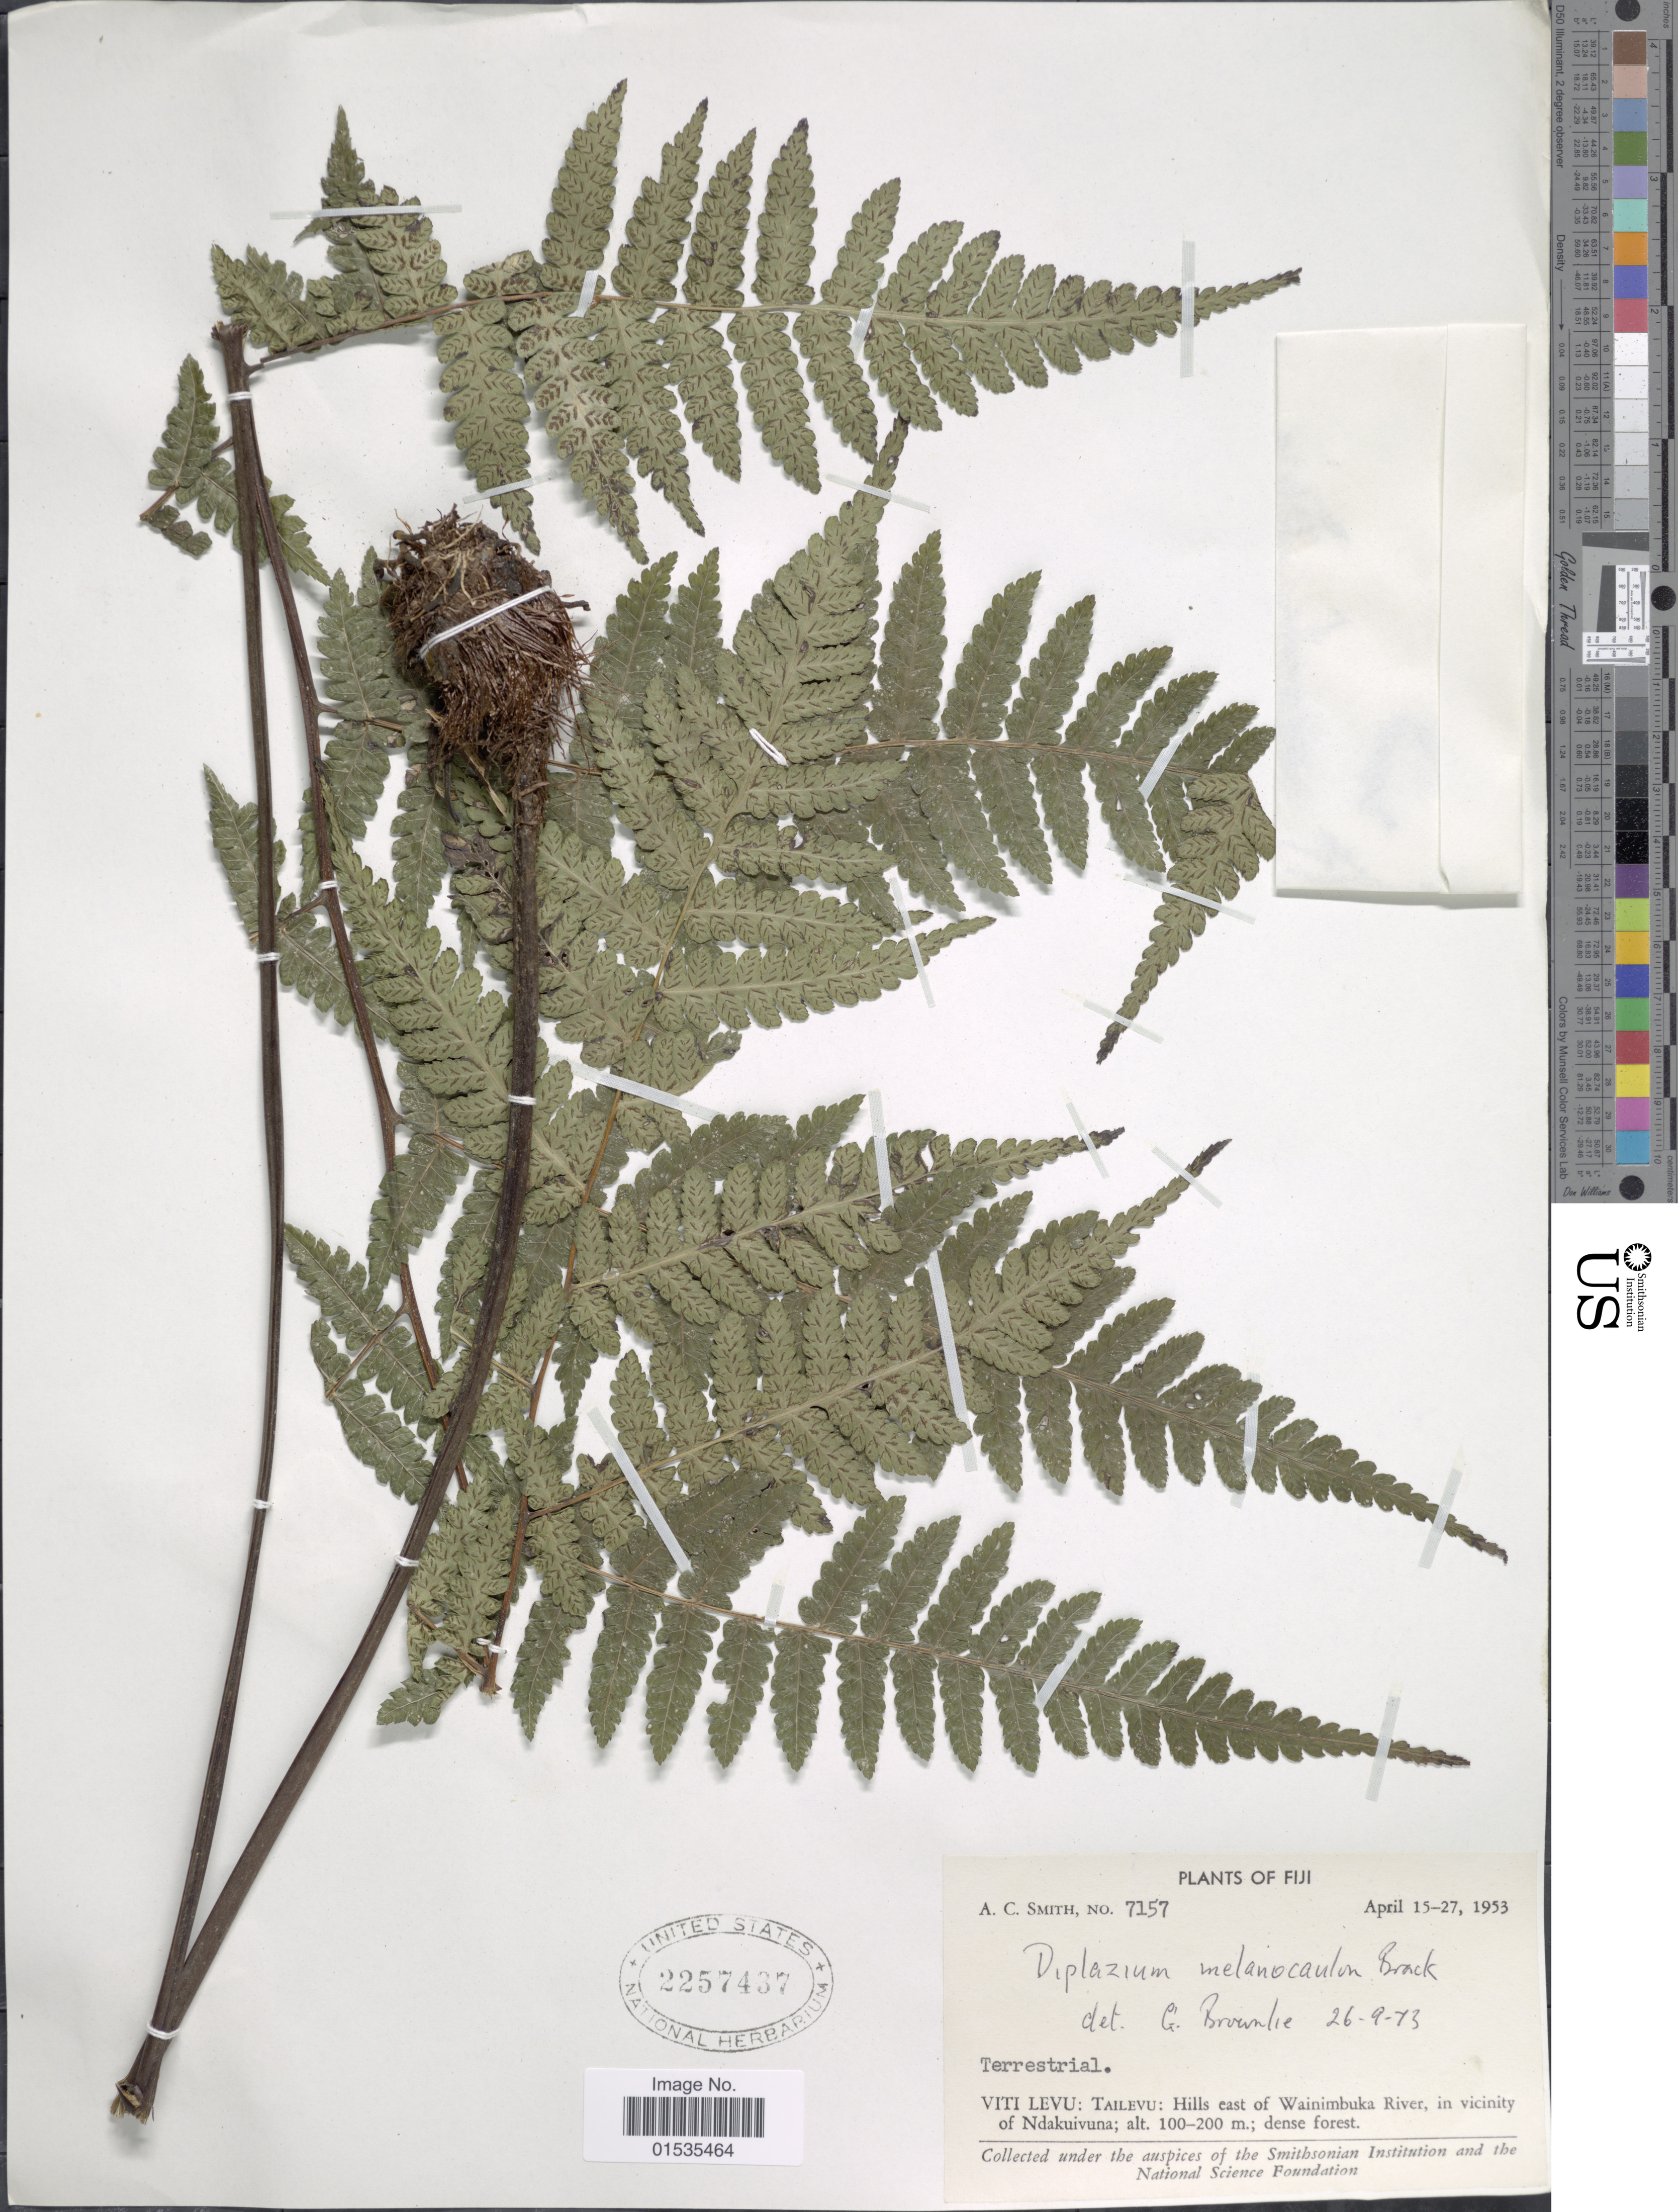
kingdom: Plantae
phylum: Tracheophyta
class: Polypodiopsida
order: Polypodiales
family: Athyriaceae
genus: Diplazium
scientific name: Diplazium melanocaulon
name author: Brack. in Wilkes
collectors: A. C. Smith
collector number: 7157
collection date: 1953-04-15/1953-04-27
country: Fiji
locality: Viti Levu: Tailevu: Hills east of Wainimbuka River,in vicinity of Ndakuivuna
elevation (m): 100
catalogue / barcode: US 2257437